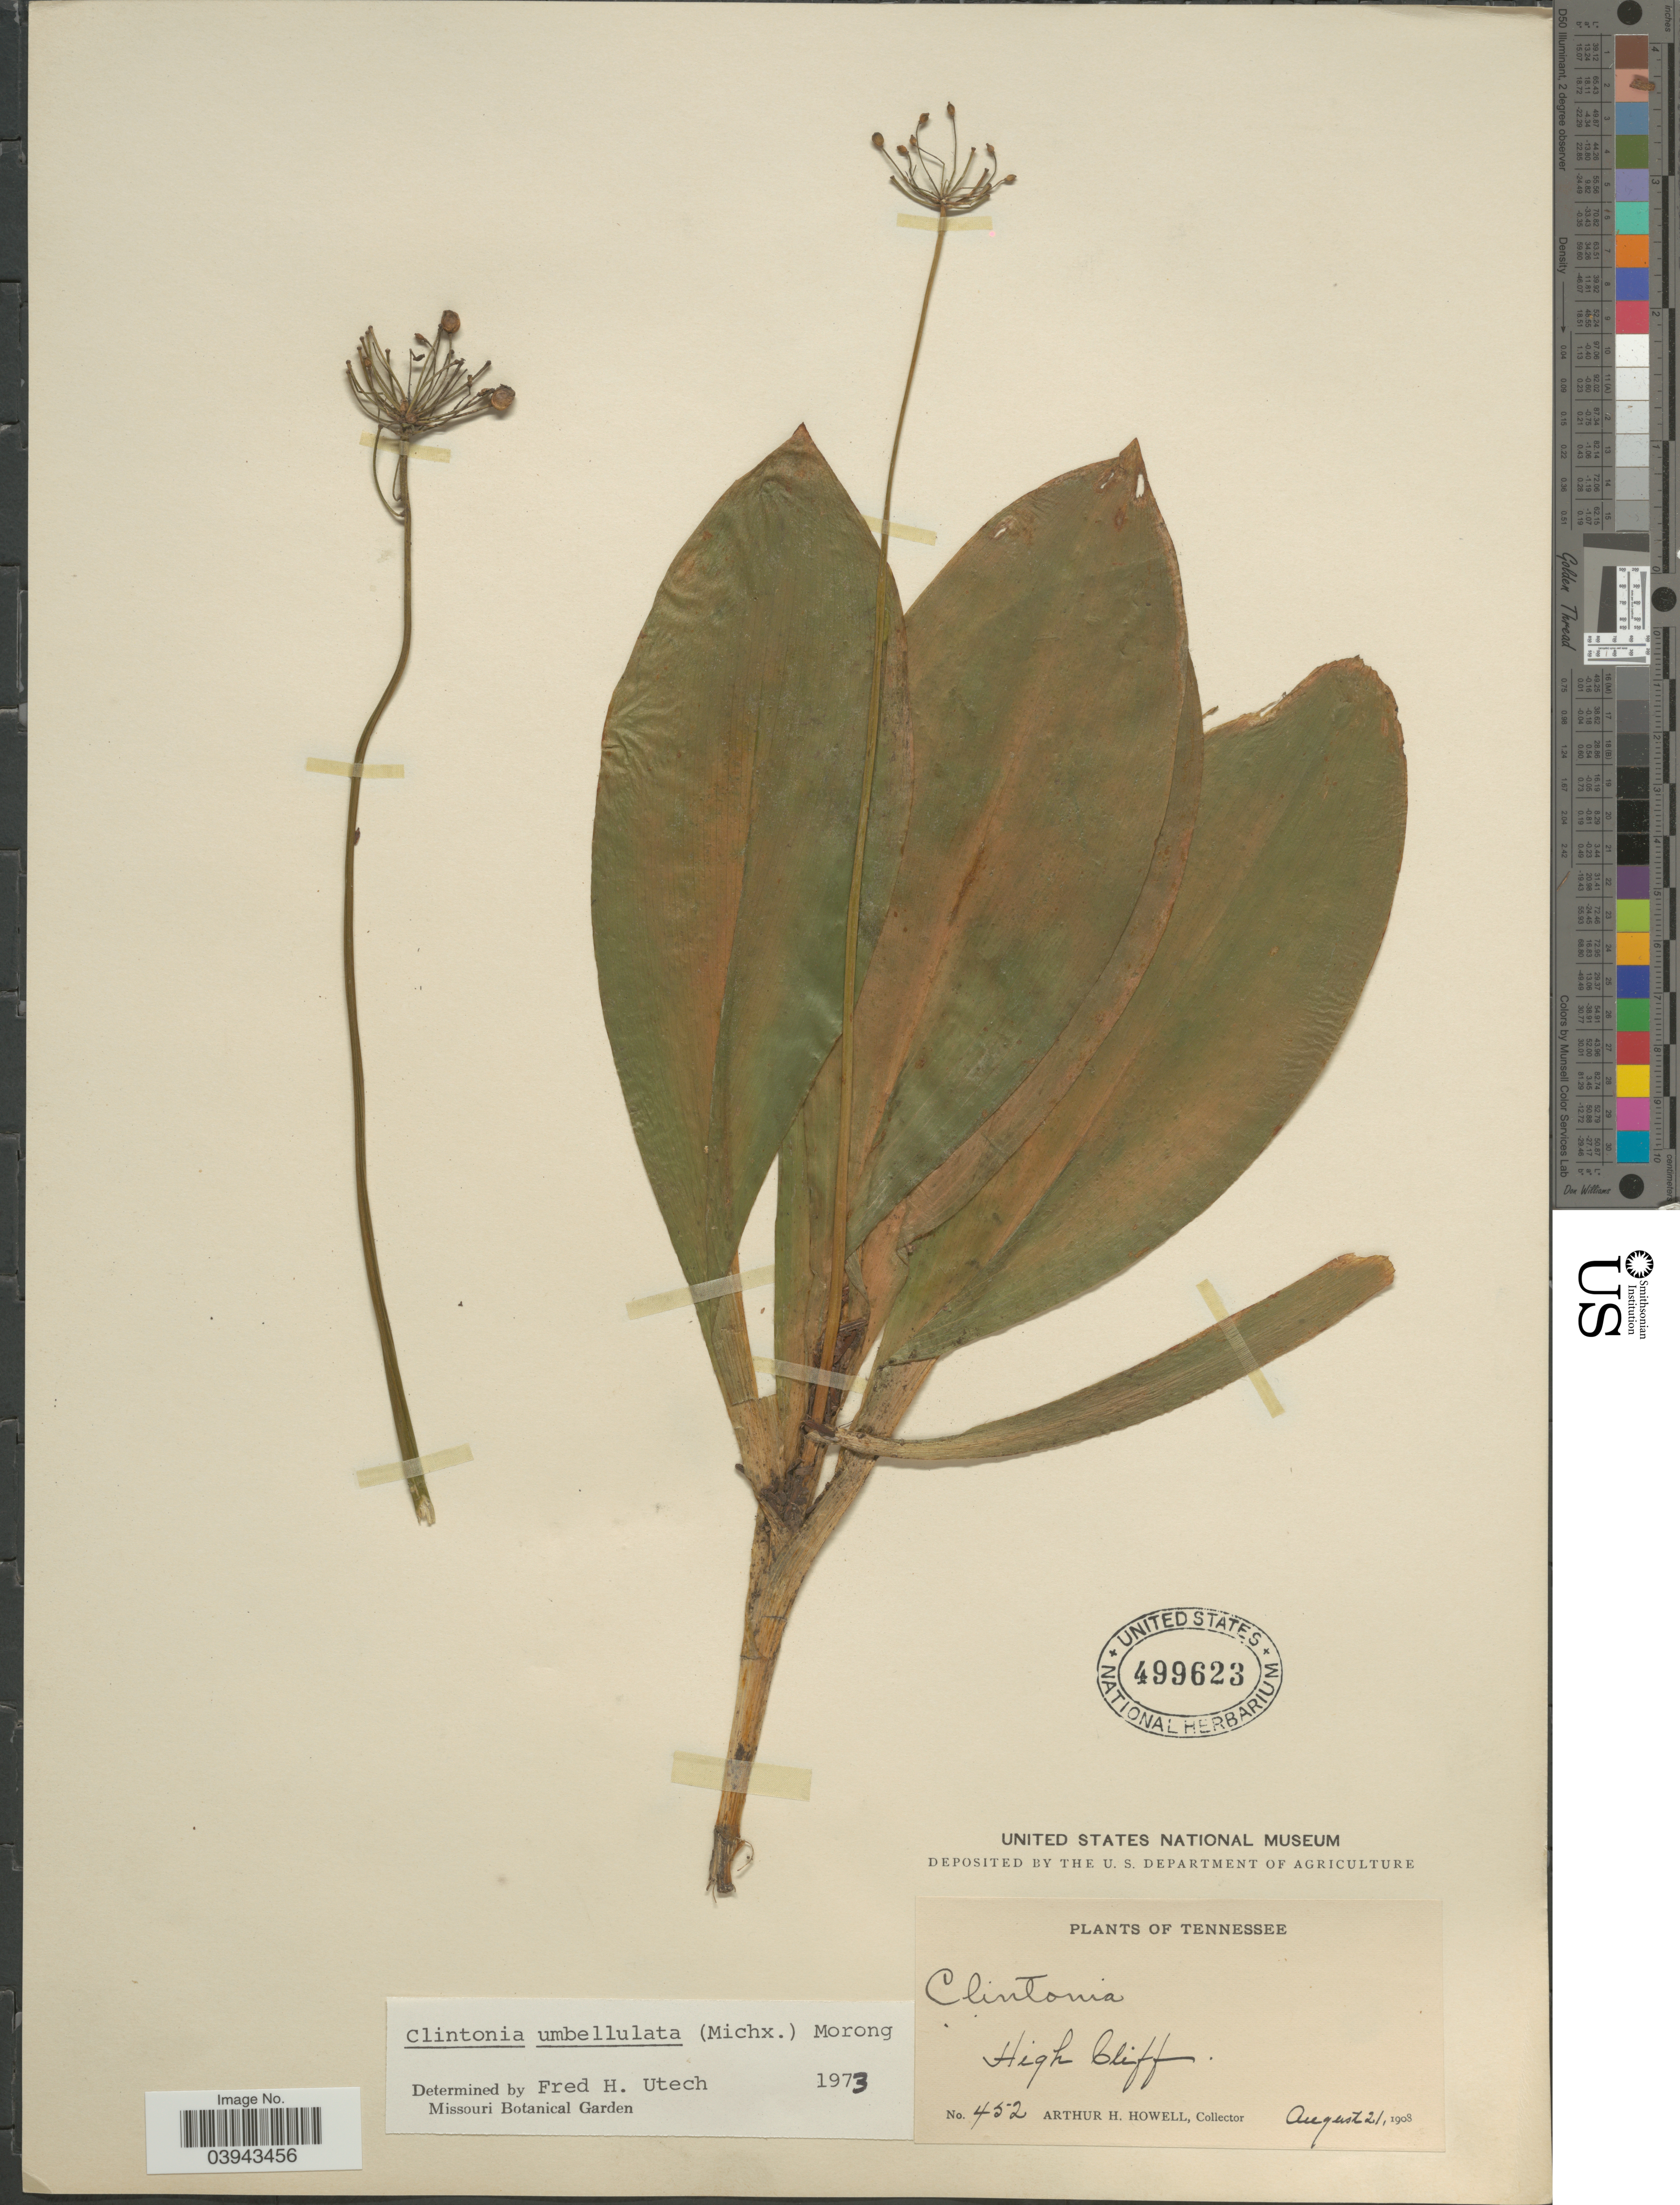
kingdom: Plantae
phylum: Tracheophyta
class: Liliopsida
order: Liliales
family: Liliaceae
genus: Clintonia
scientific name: Clintonia umbellulata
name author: (Michx.) Morong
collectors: A. H. Howell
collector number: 452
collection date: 1903-08-21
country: United States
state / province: Tennessee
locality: High Cliff.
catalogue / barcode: US 499623